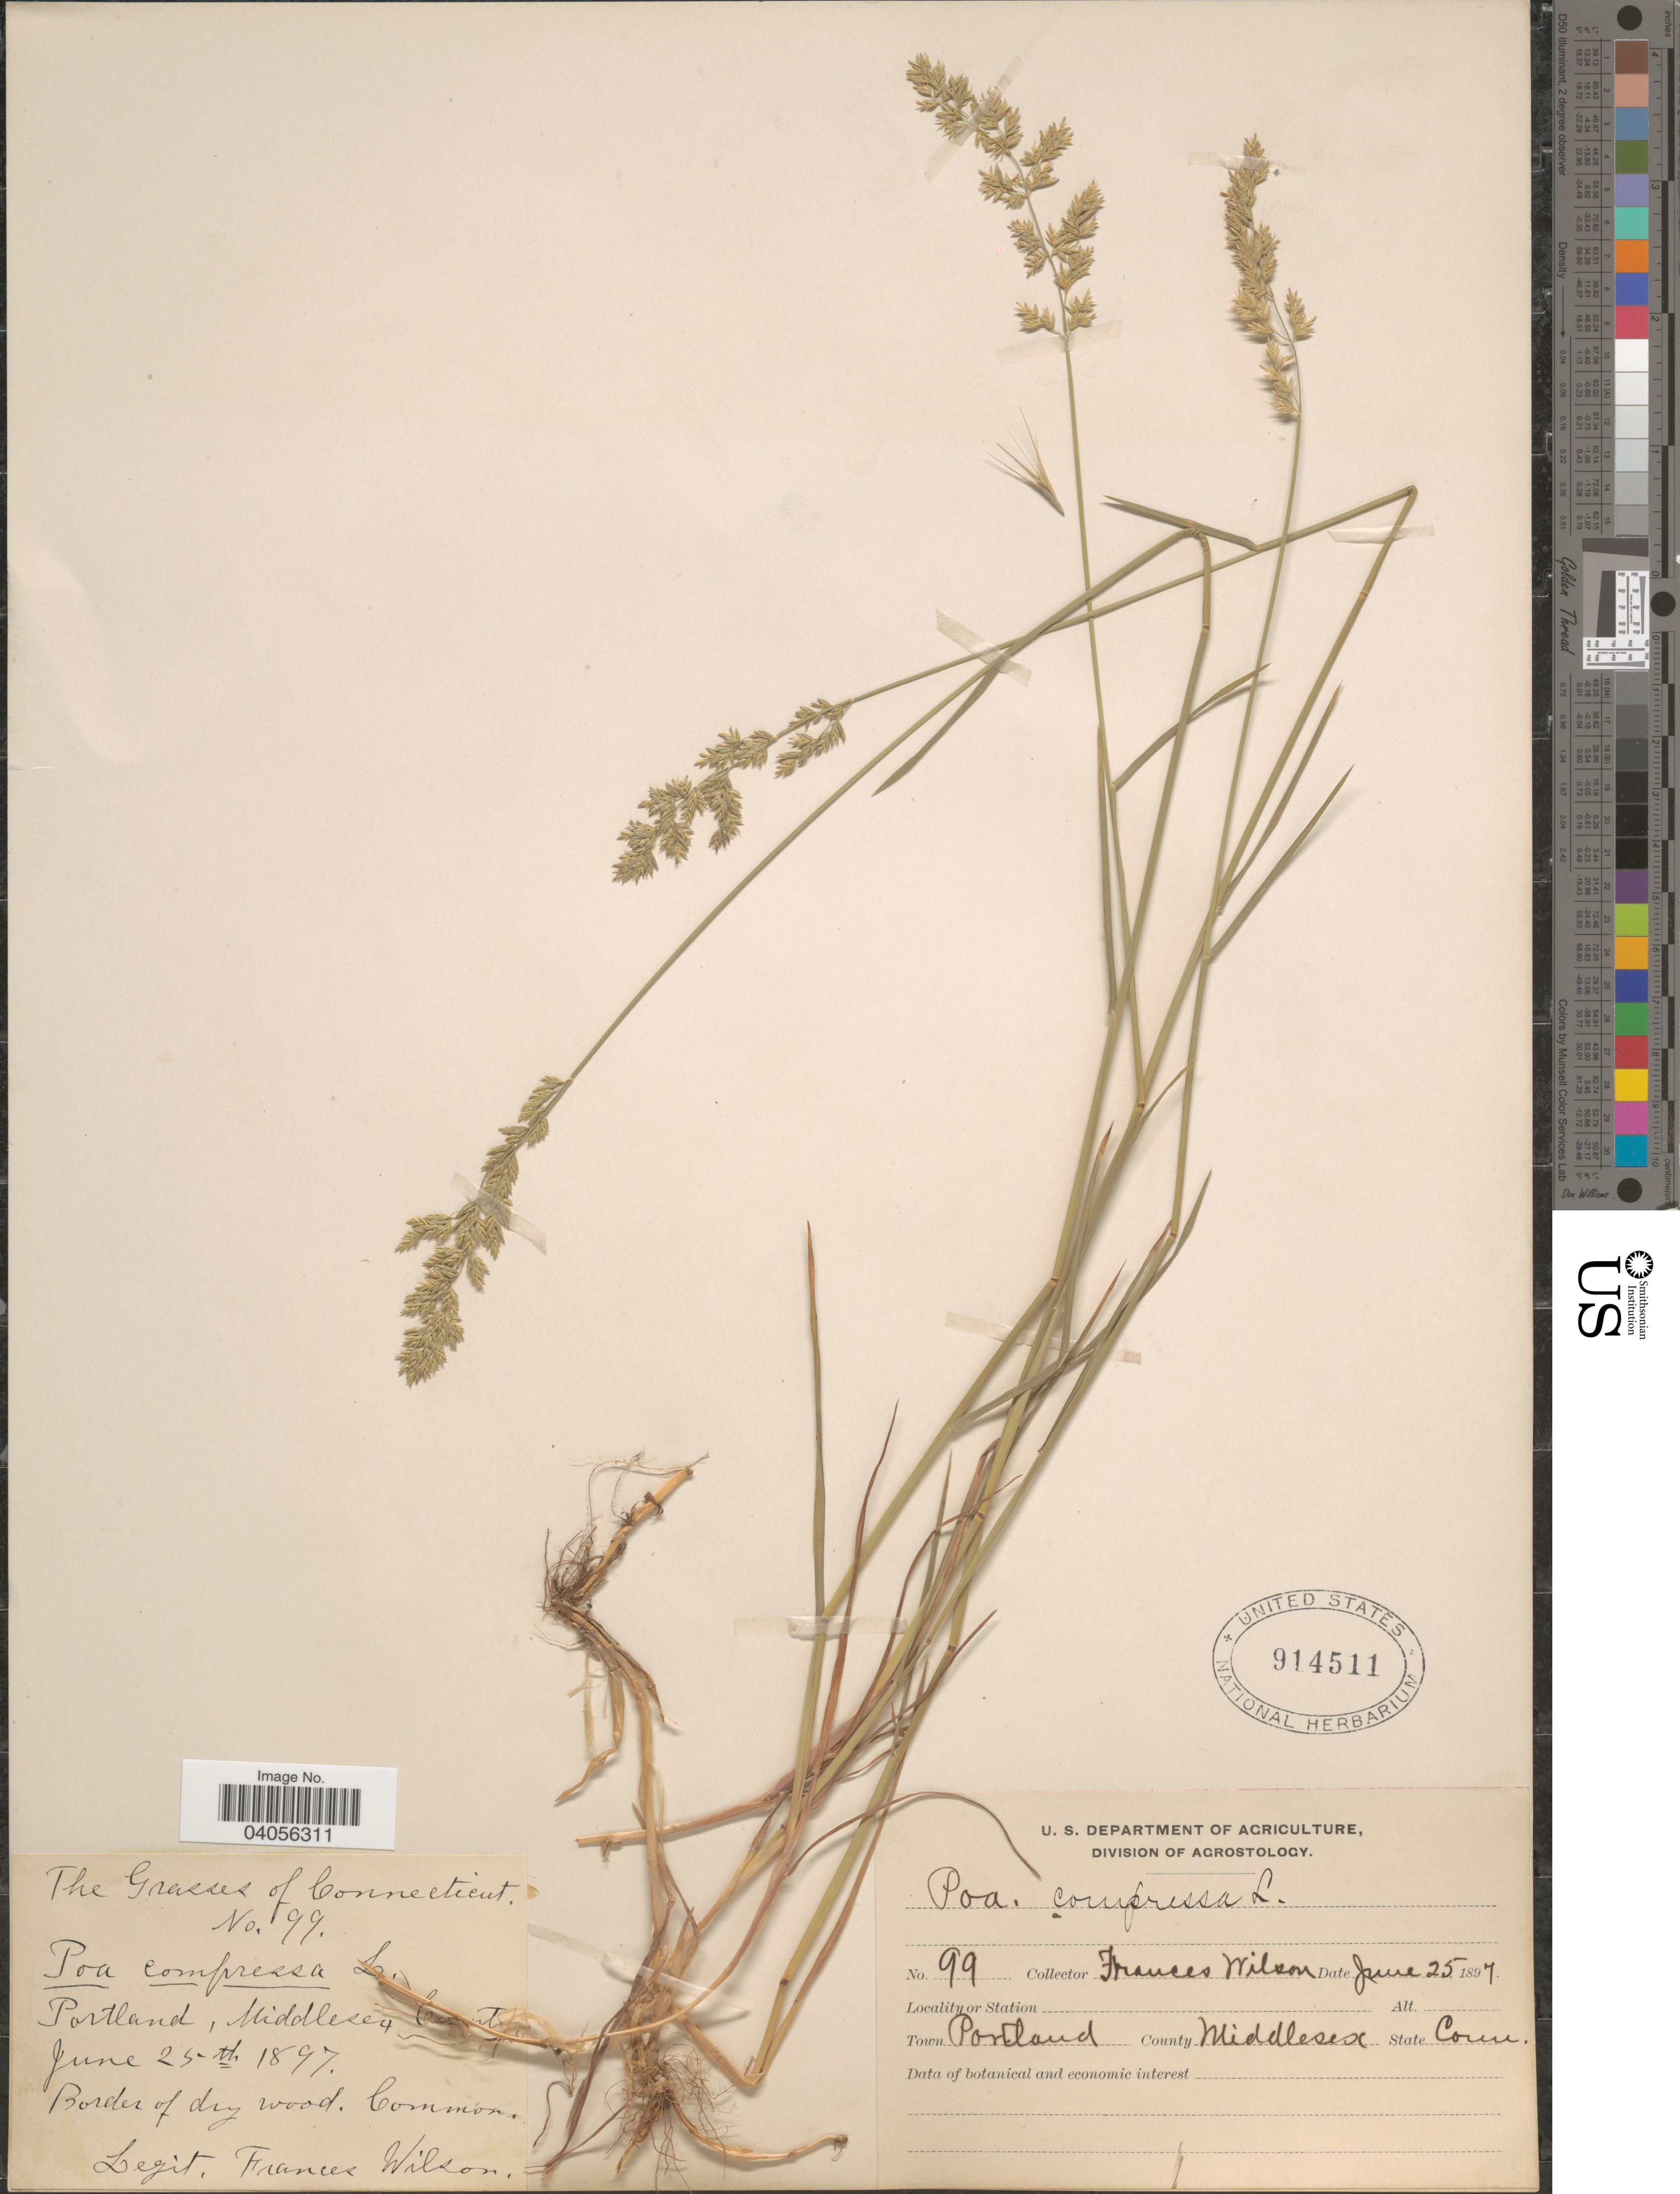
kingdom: Plantae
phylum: Tracheophyta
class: Liliopsida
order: Poales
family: Poaceae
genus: Poa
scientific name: Poa compressa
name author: L.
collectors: F. Wilson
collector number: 99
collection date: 1897-06-25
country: United States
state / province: Connecticut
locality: Town Portland County Middlesex.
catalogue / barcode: US 914511